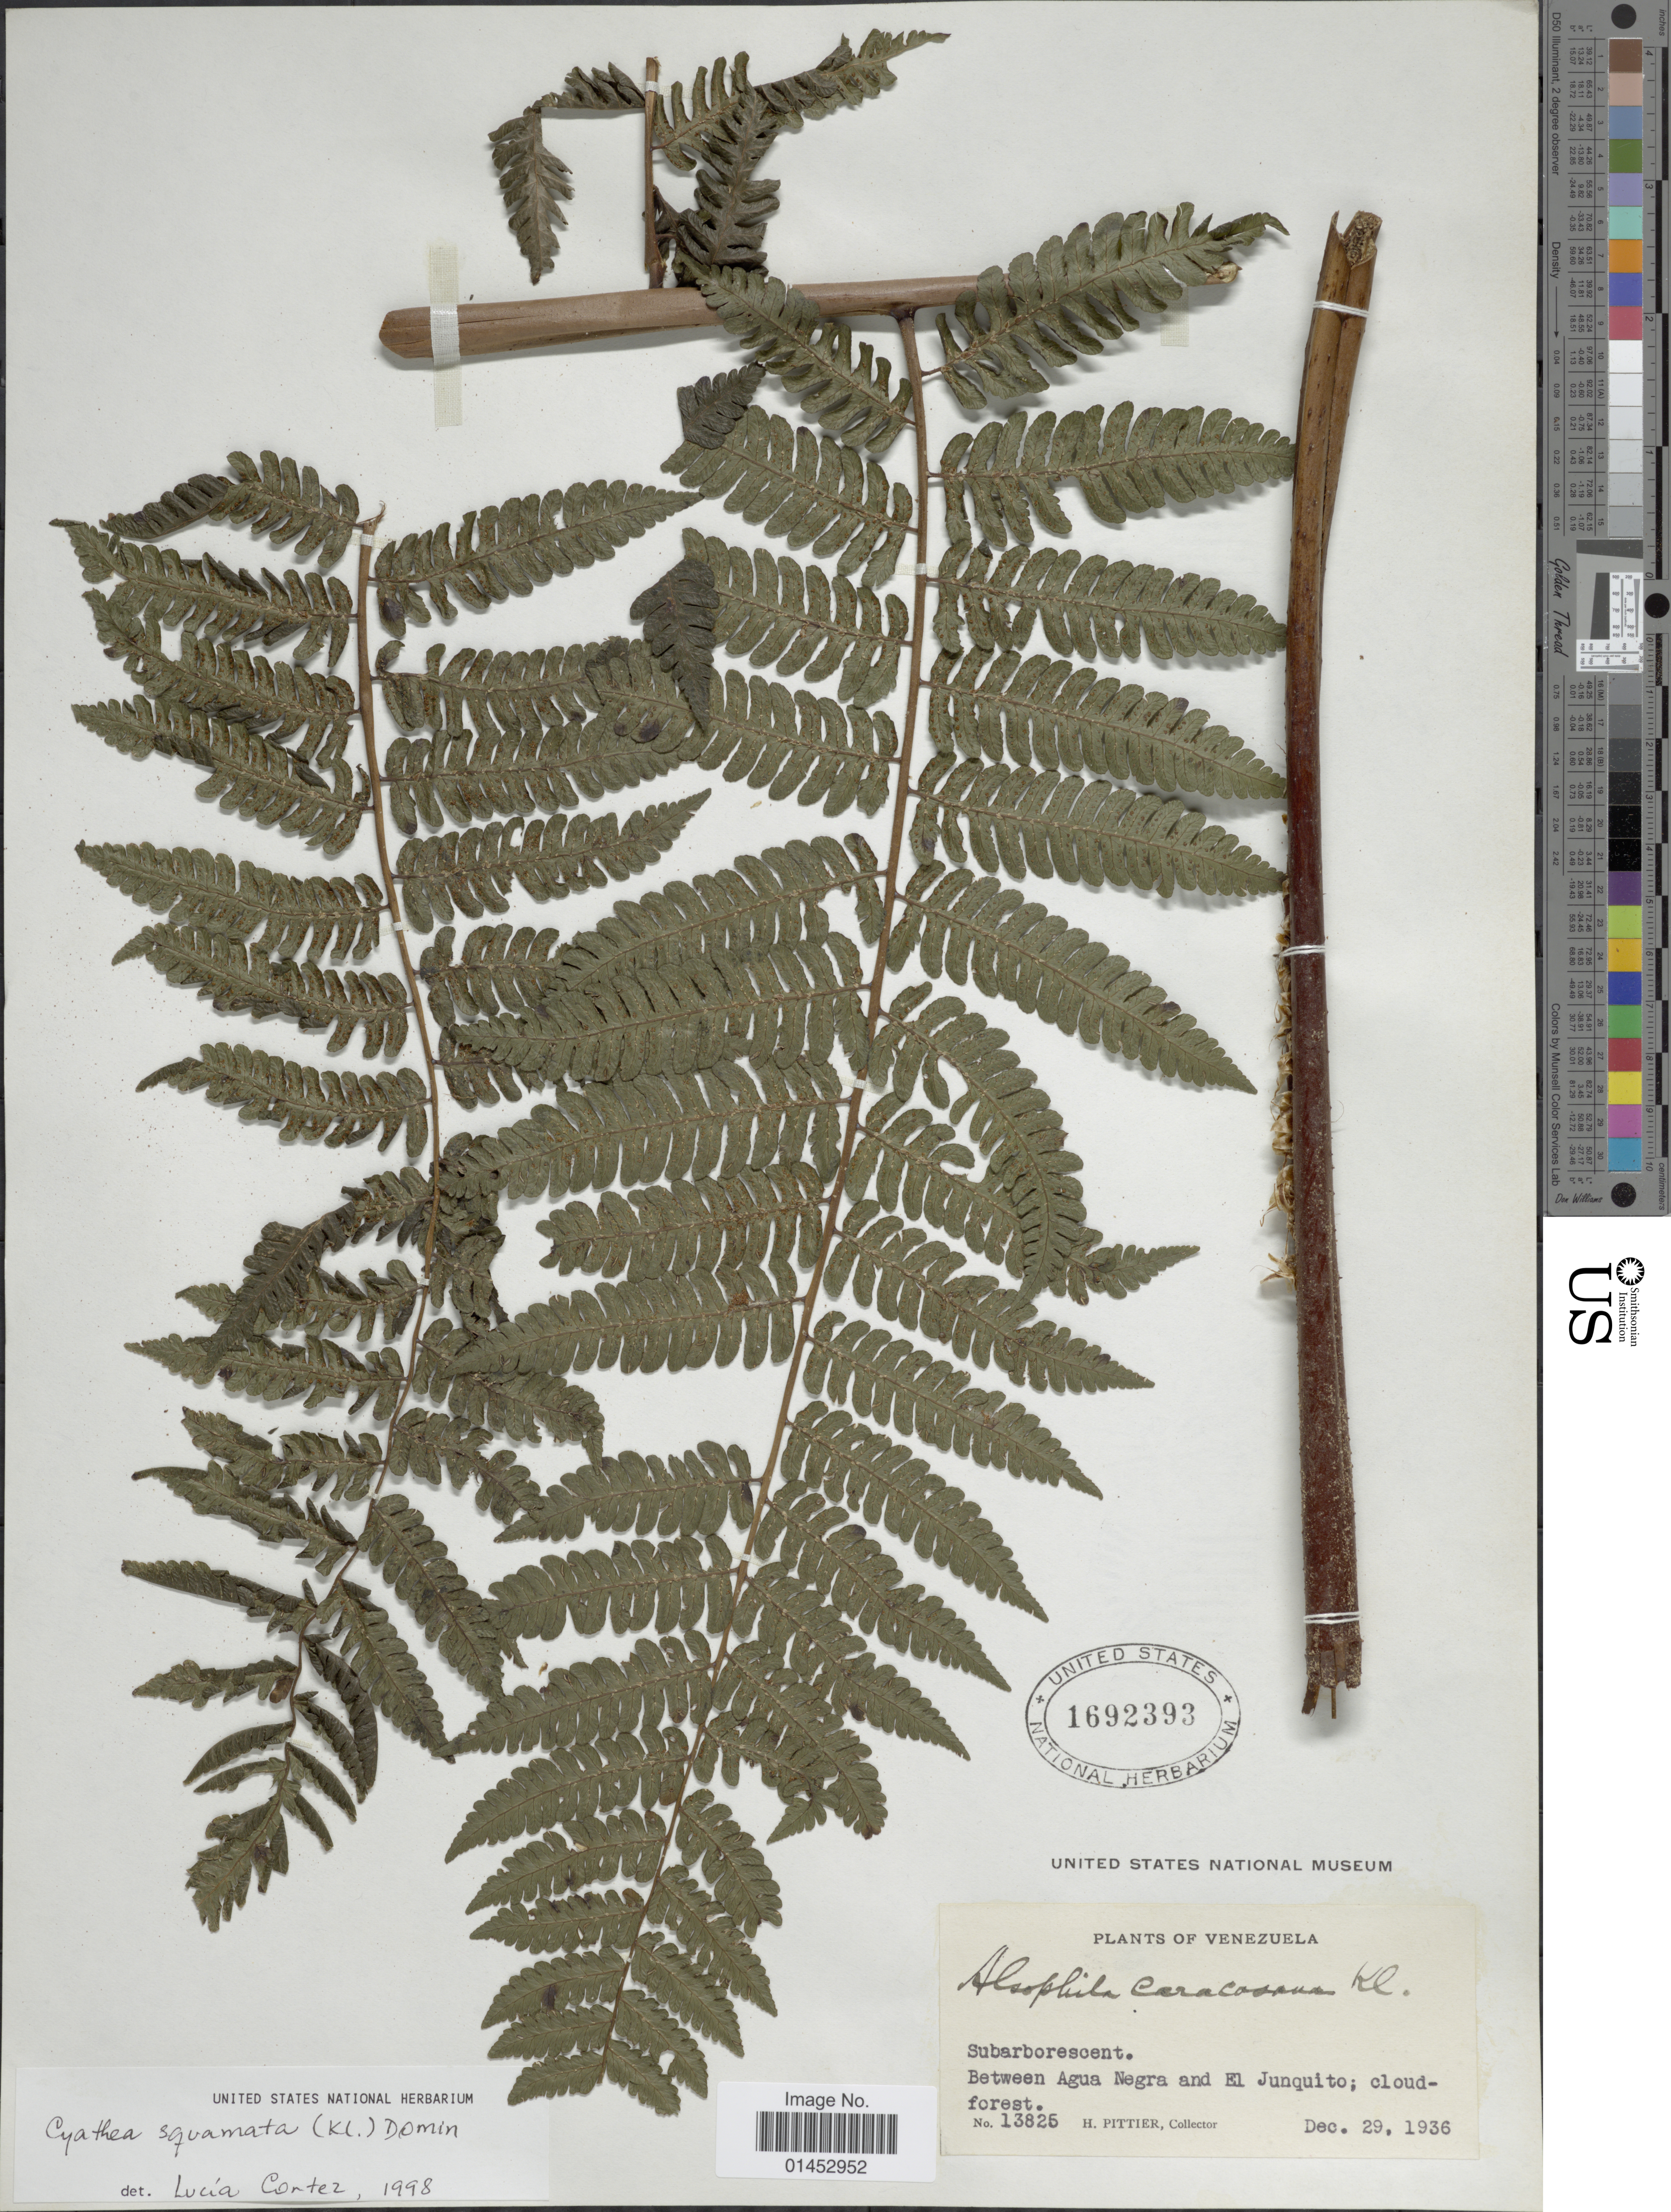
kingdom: Plantae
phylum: Tracheophyta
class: Polypodiopsida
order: Cyatheales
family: Cyatheaceae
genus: Cyathea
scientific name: Cyathea squamata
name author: (Klotzsch) Domin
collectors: H. F. Pittier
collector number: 13825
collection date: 1936-12-29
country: Venezuela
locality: Between Agua Negra and El Junquito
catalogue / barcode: US 1692393